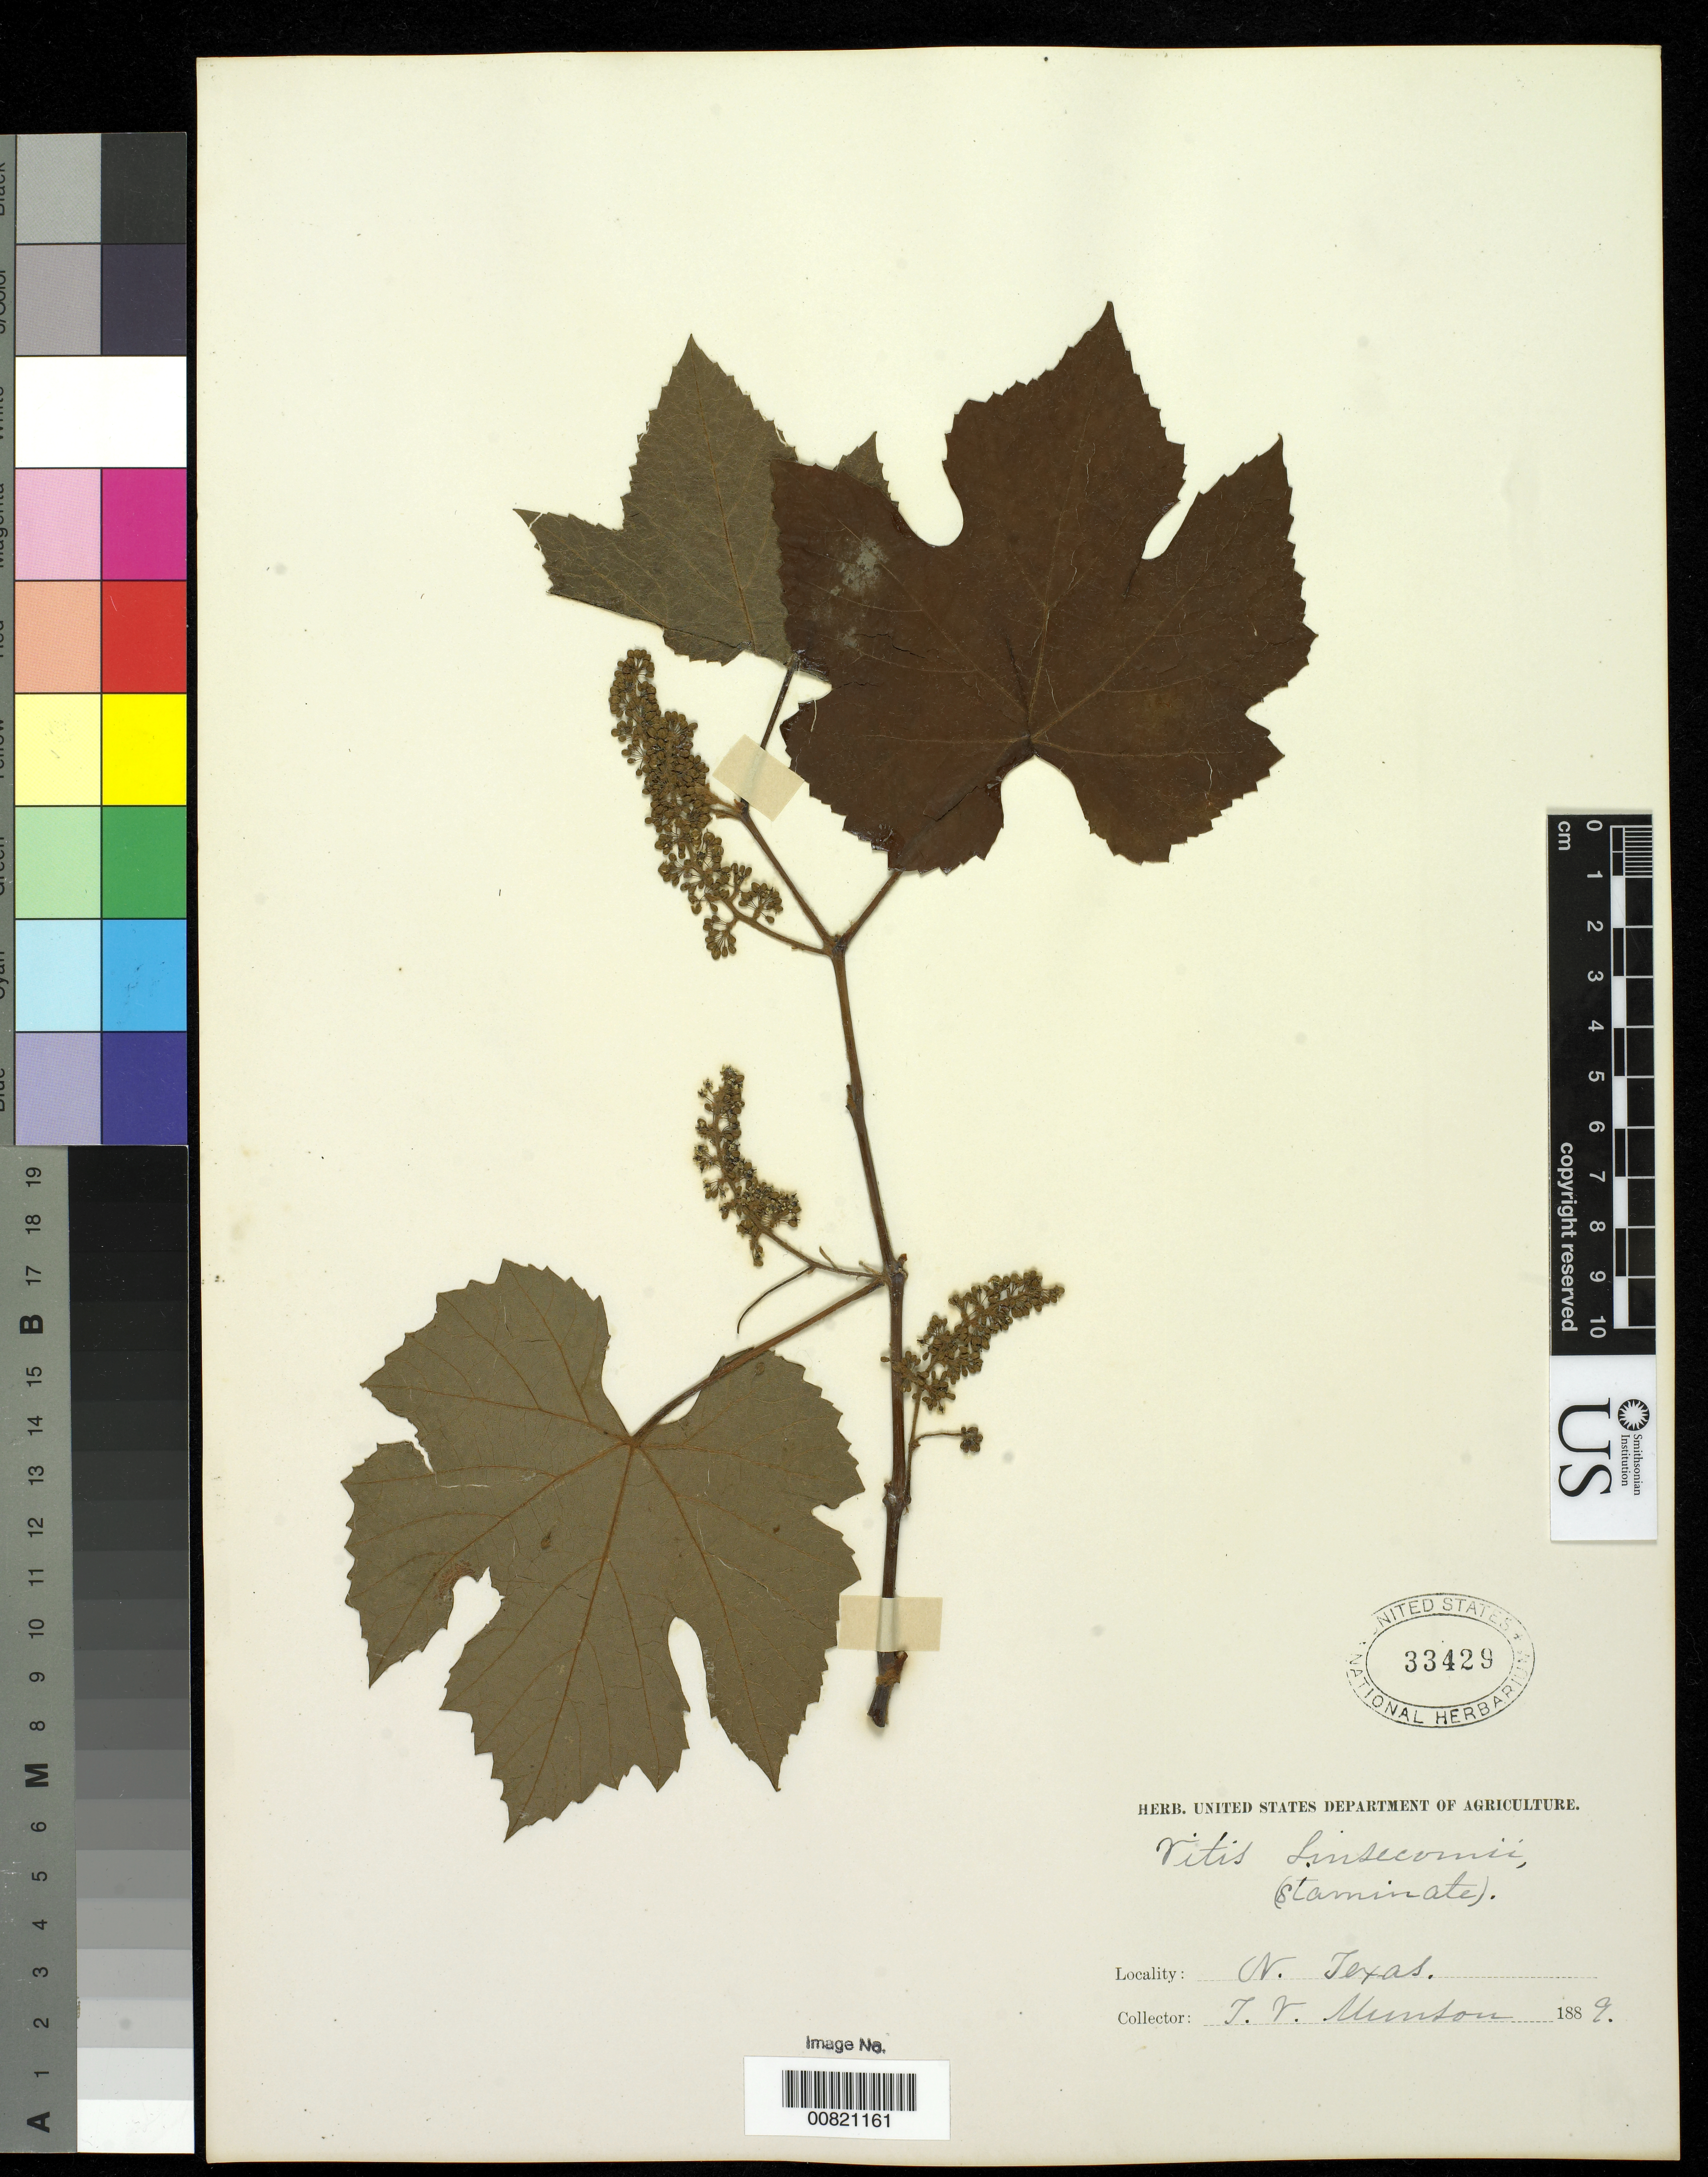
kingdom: Plantae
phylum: Tracheophyta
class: Magnoliopsida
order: Vitales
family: Vitaceae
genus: Vitis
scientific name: Vitis linsecomii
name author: Buckley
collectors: T. V. Munson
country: United States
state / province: Texas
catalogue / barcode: US 33429